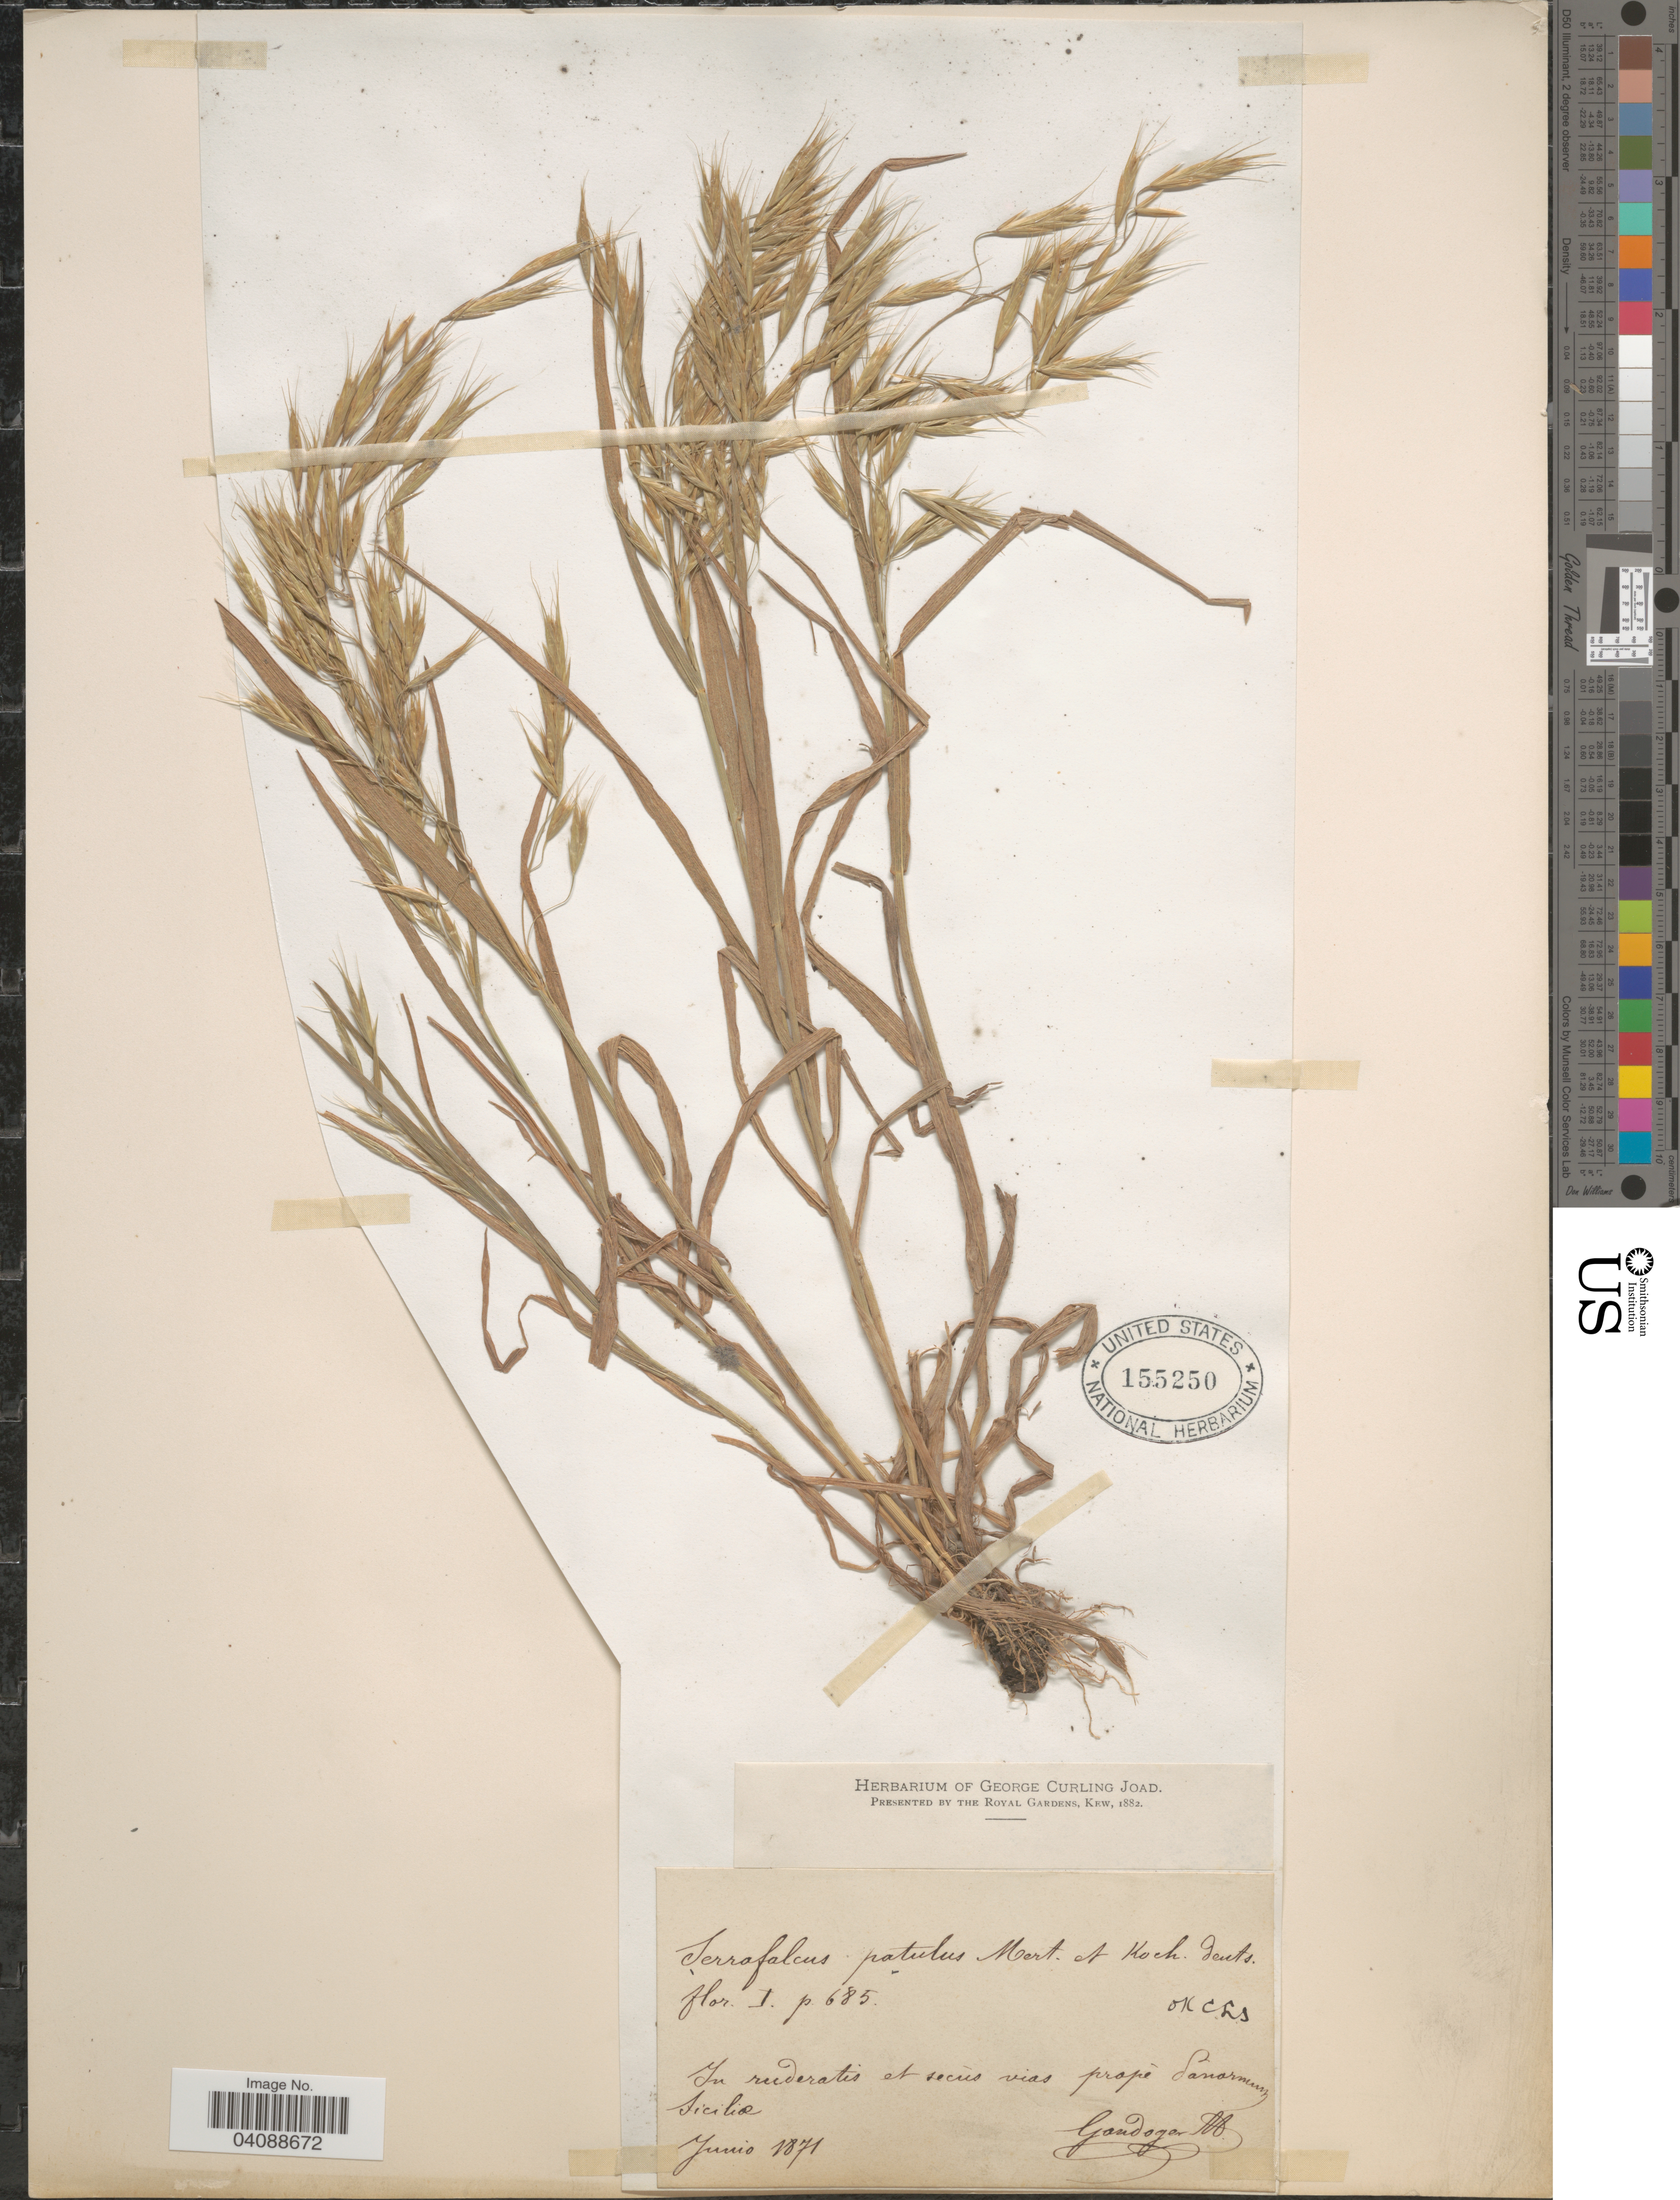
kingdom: Plantae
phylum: Tracheophyta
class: Liliopsida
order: Poales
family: Poaceae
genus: Bromus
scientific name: Bromus sp.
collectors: M. Gandoger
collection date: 1871-06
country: Italy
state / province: Siciliana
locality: In ruderatis et secus vias prope Lanarmum Siciliæ.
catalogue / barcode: US 155250